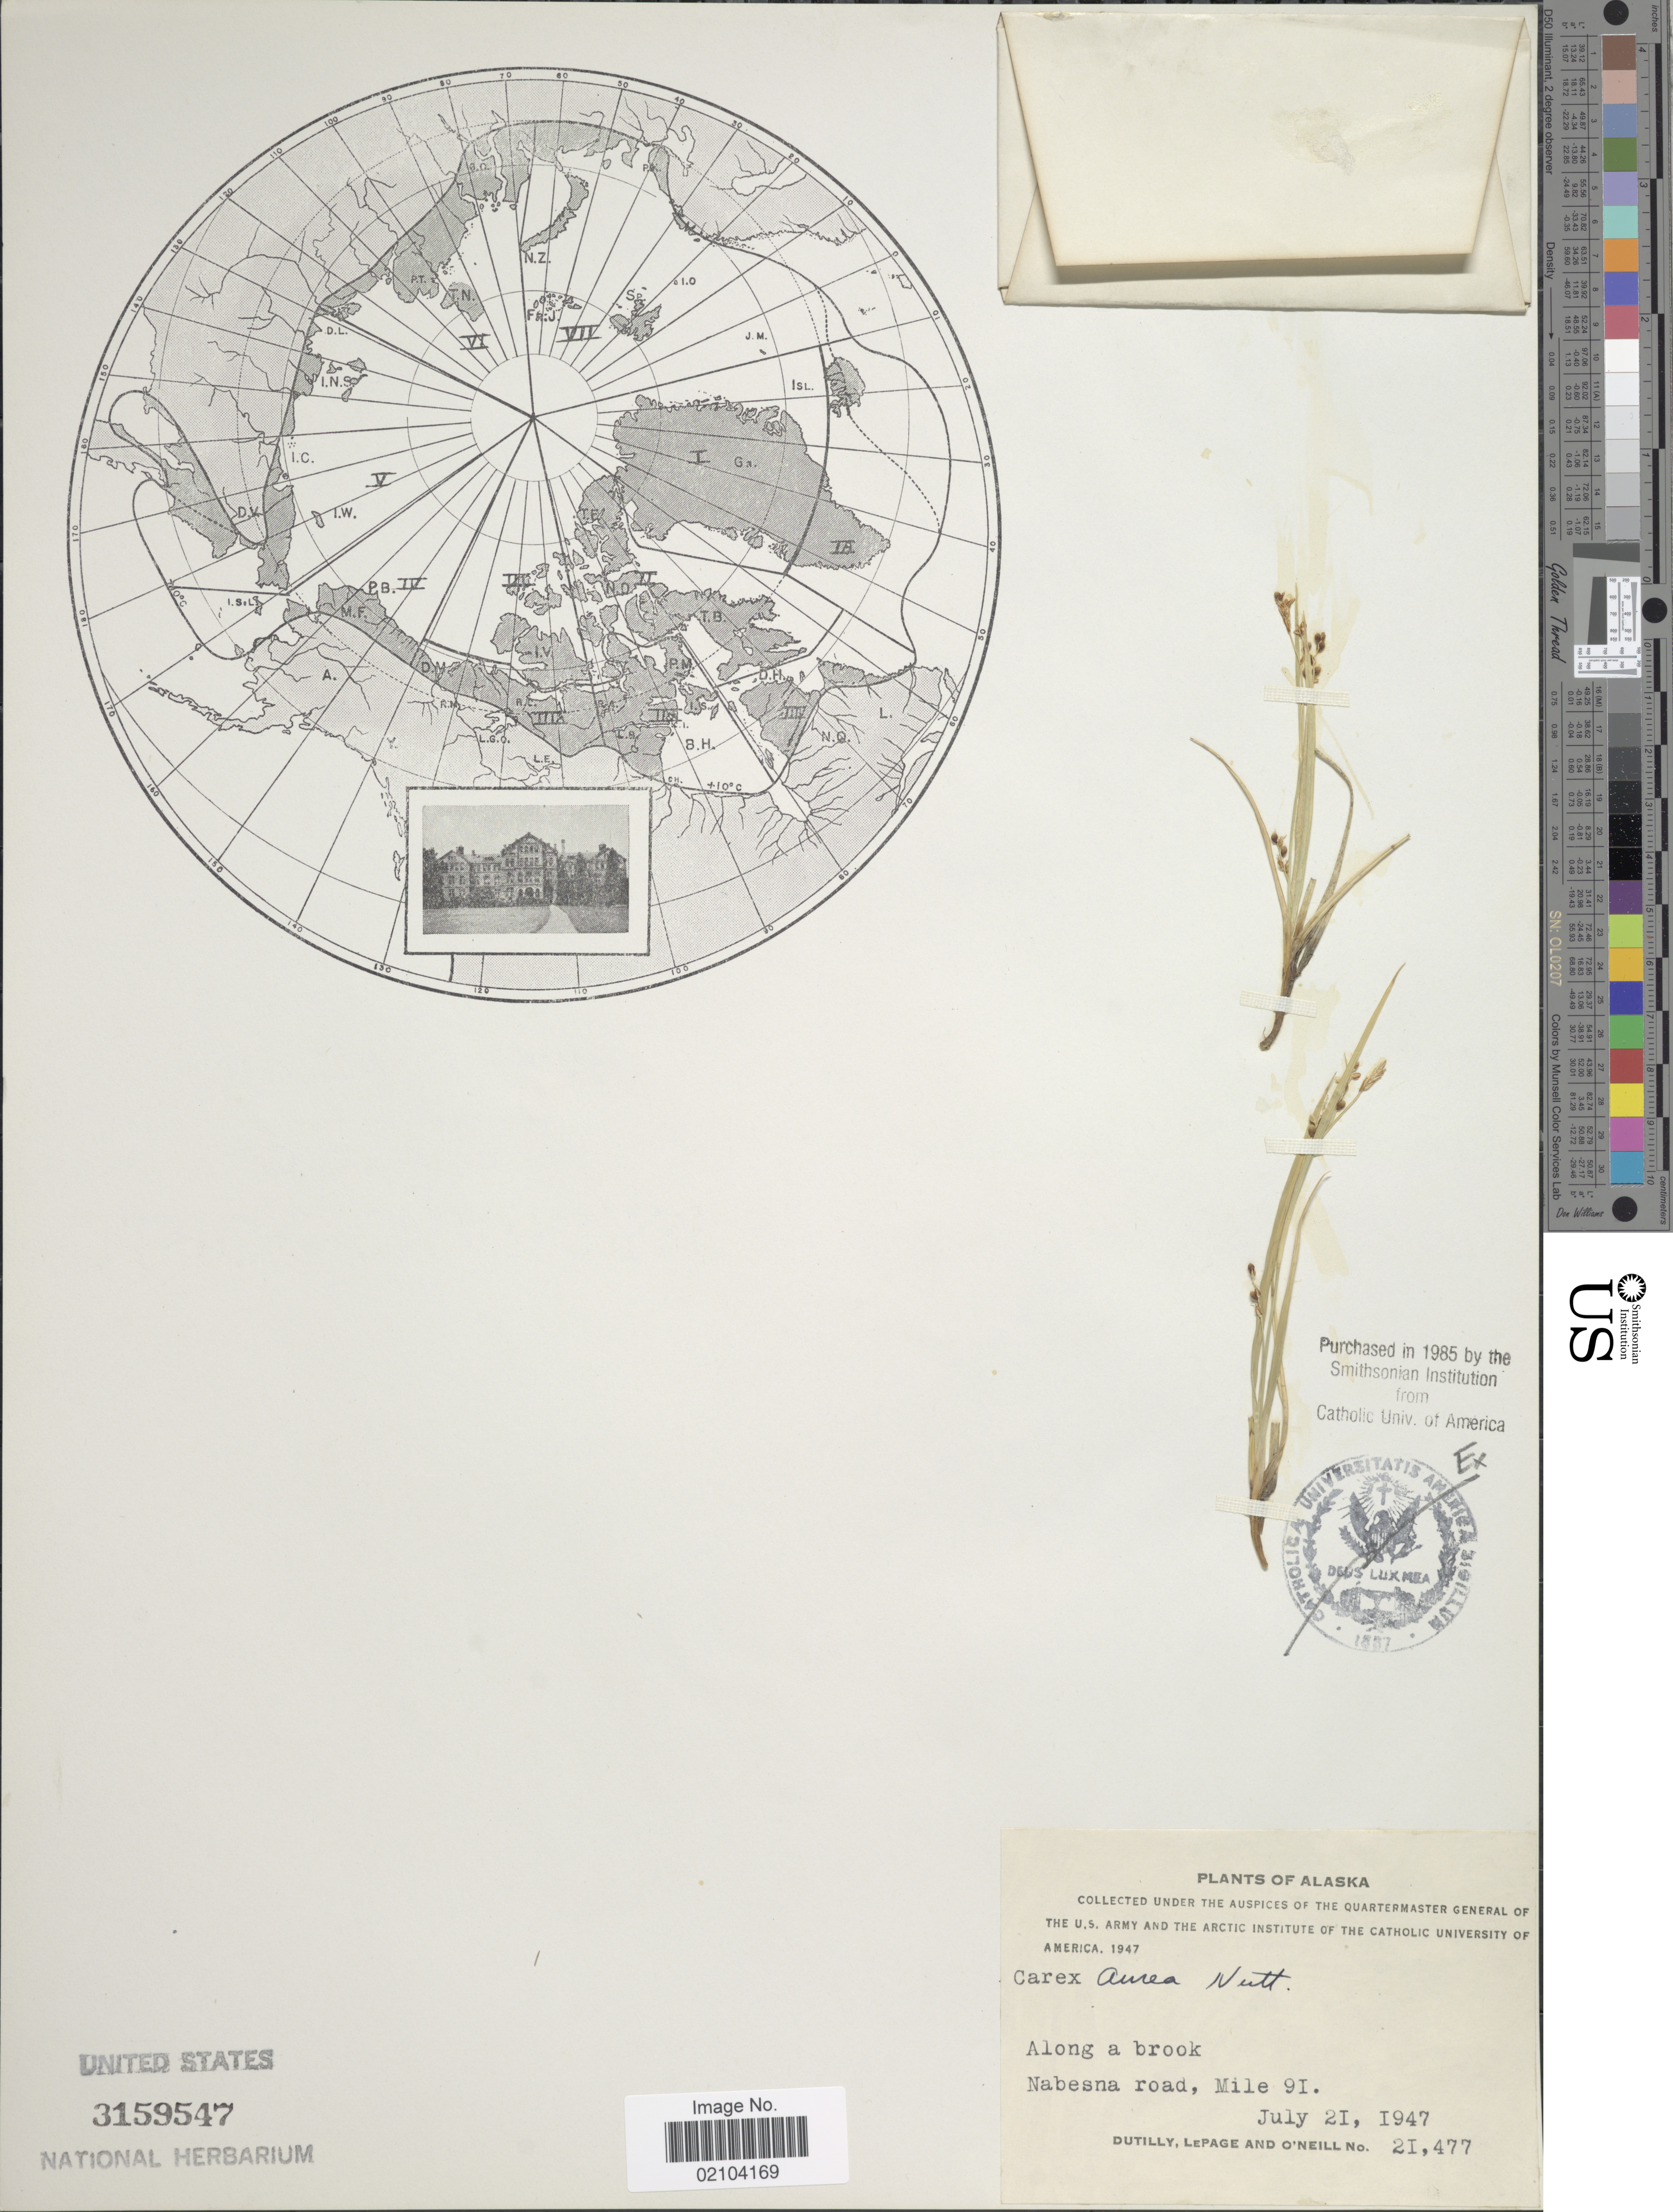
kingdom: Plantae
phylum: Tracheophyta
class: Liliopsida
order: Poales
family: Cyperaceae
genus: Carex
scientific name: Carex aurea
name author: Nutt.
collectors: -. Dutilly, -. LePage & O'Neil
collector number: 21477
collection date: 1947-07-21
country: United States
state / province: Alaska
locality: Alaska, Along a brook, Nabesna road, Mile 91.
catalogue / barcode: US 3159547